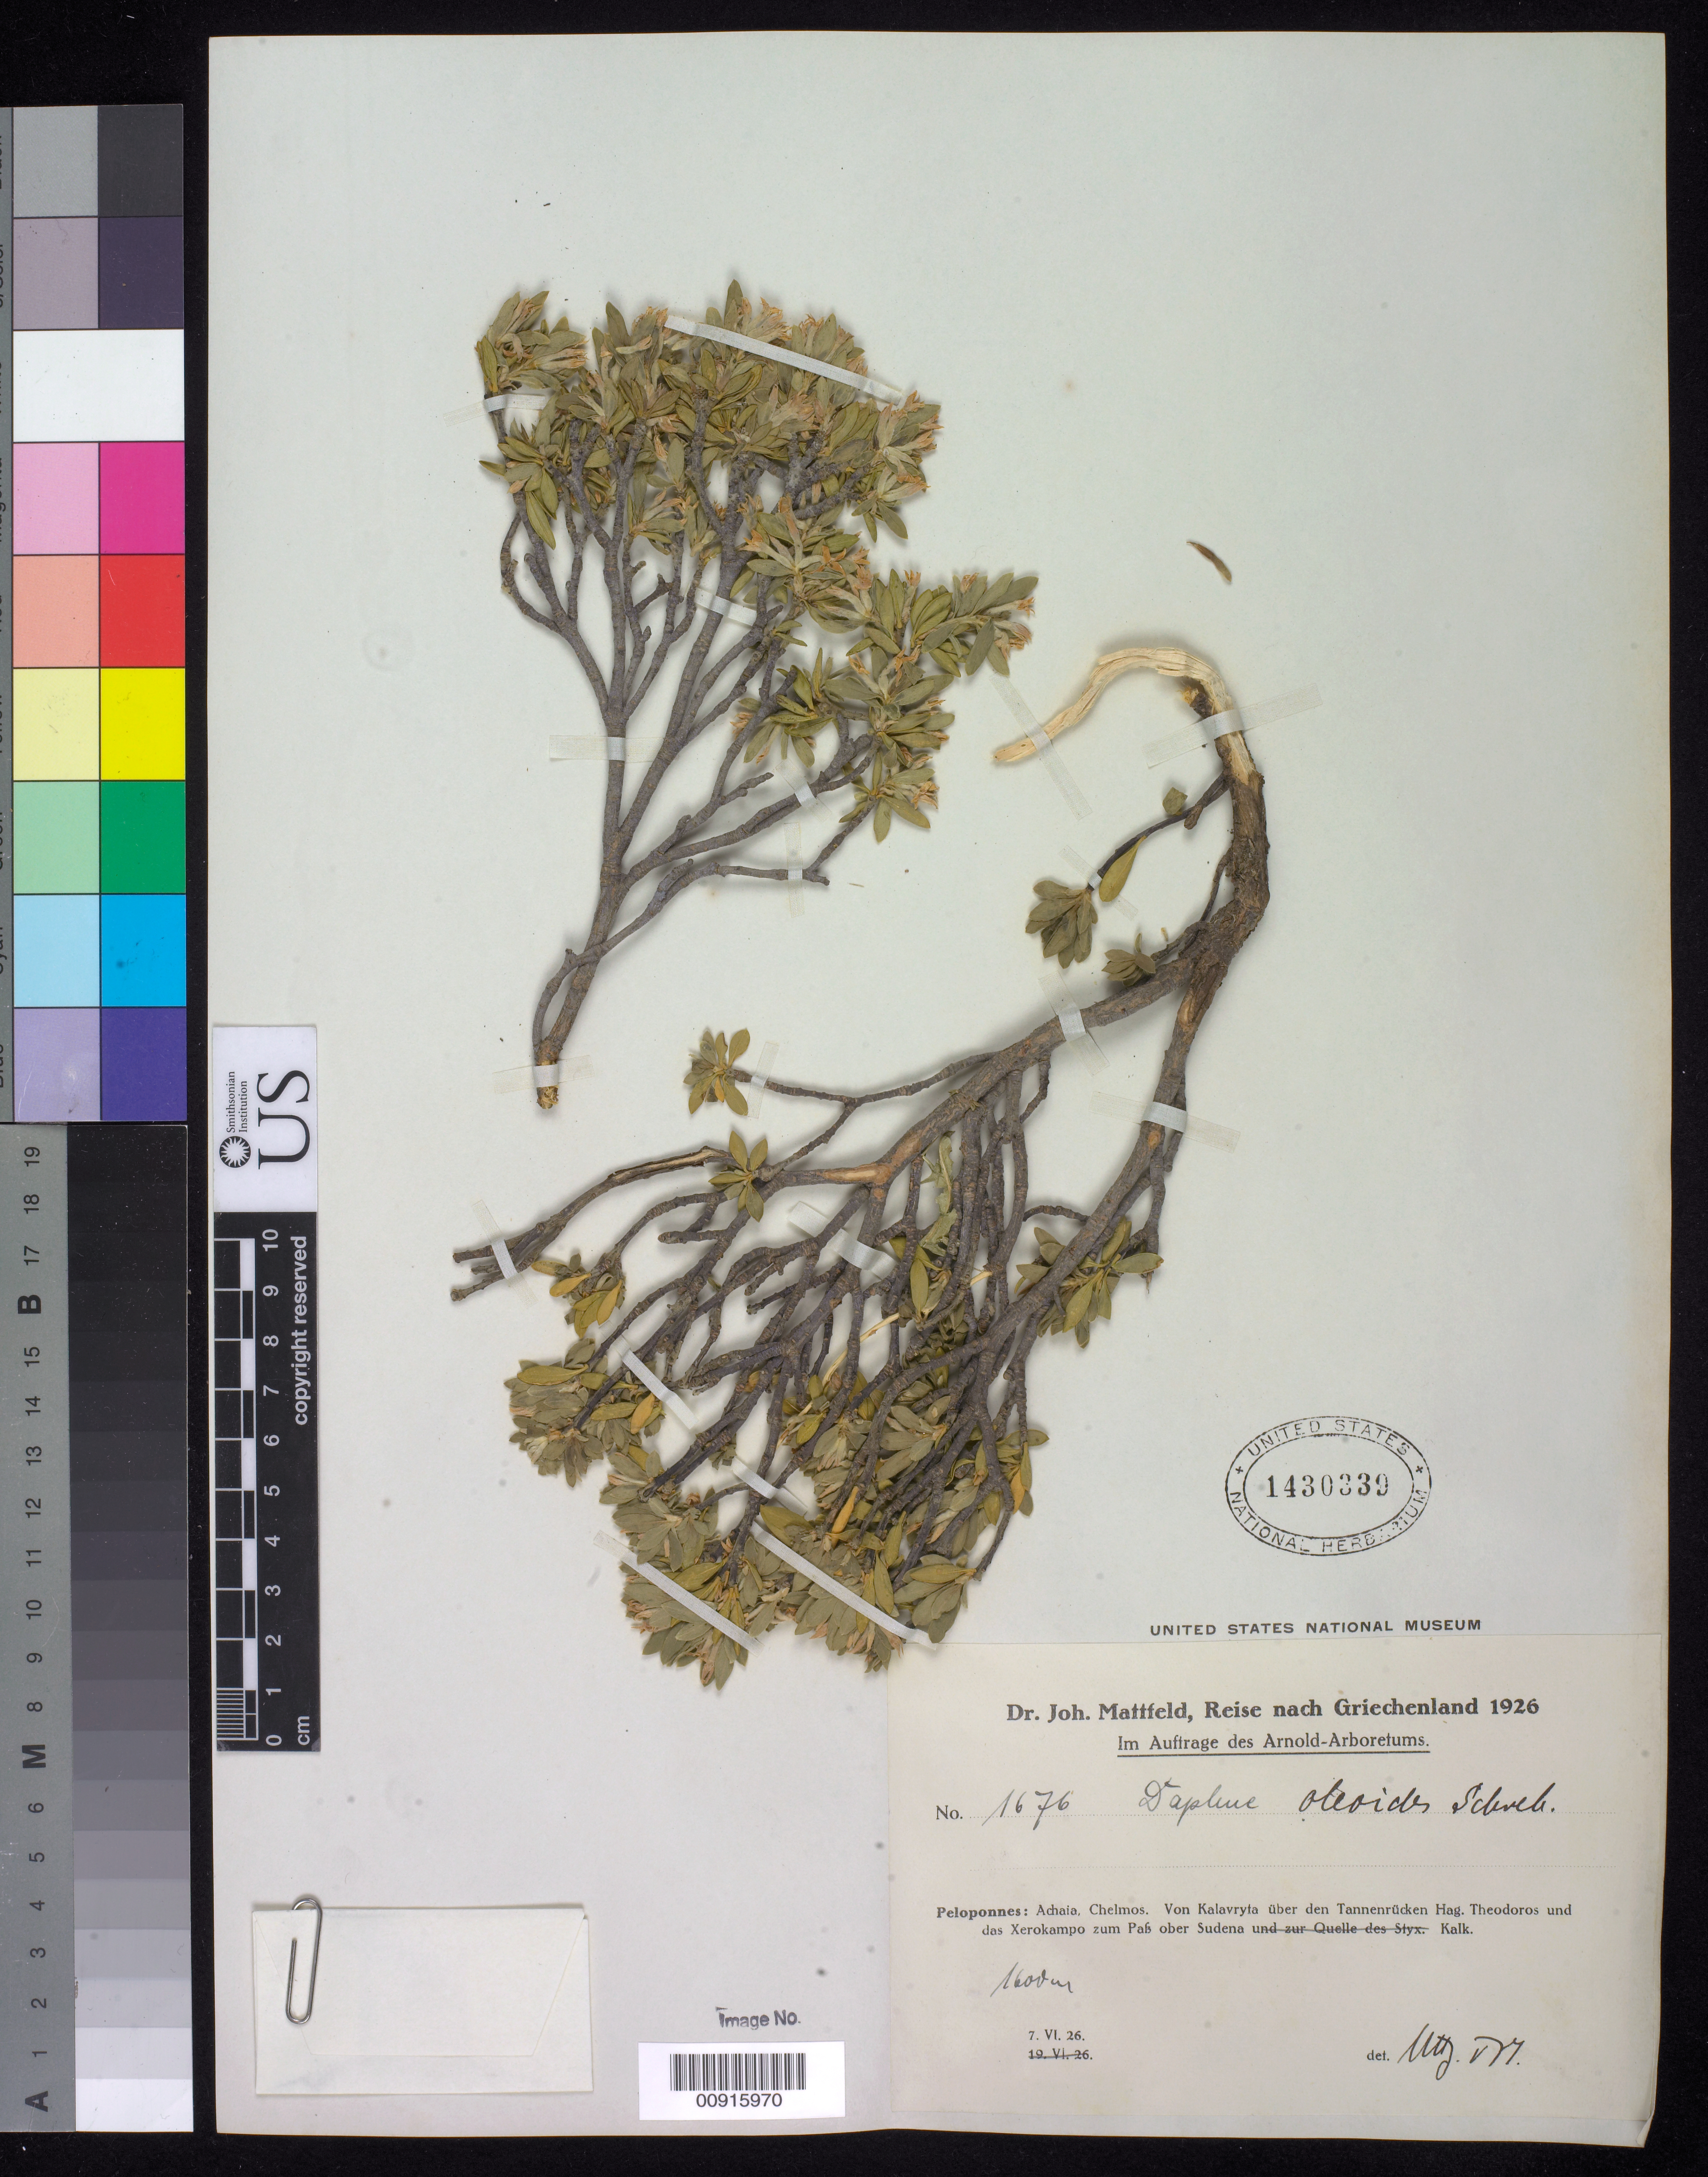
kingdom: Plantae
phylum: Tracheophyta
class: Magnoliopsida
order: Malvales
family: Thymelaeaceae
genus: Daphne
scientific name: Daphne oleoides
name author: L.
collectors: J. Mattfeld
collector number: A 676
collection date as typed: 07 Jun 1926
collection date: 1926-06-07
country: Greece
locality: Peloponnes: Achaia, Chelmos. Von Kalavryta uber den Tannenrucken Hag Theodoros und das Xerokampo zum Pass ober Sudena Kalk.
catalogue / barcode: US 1430330